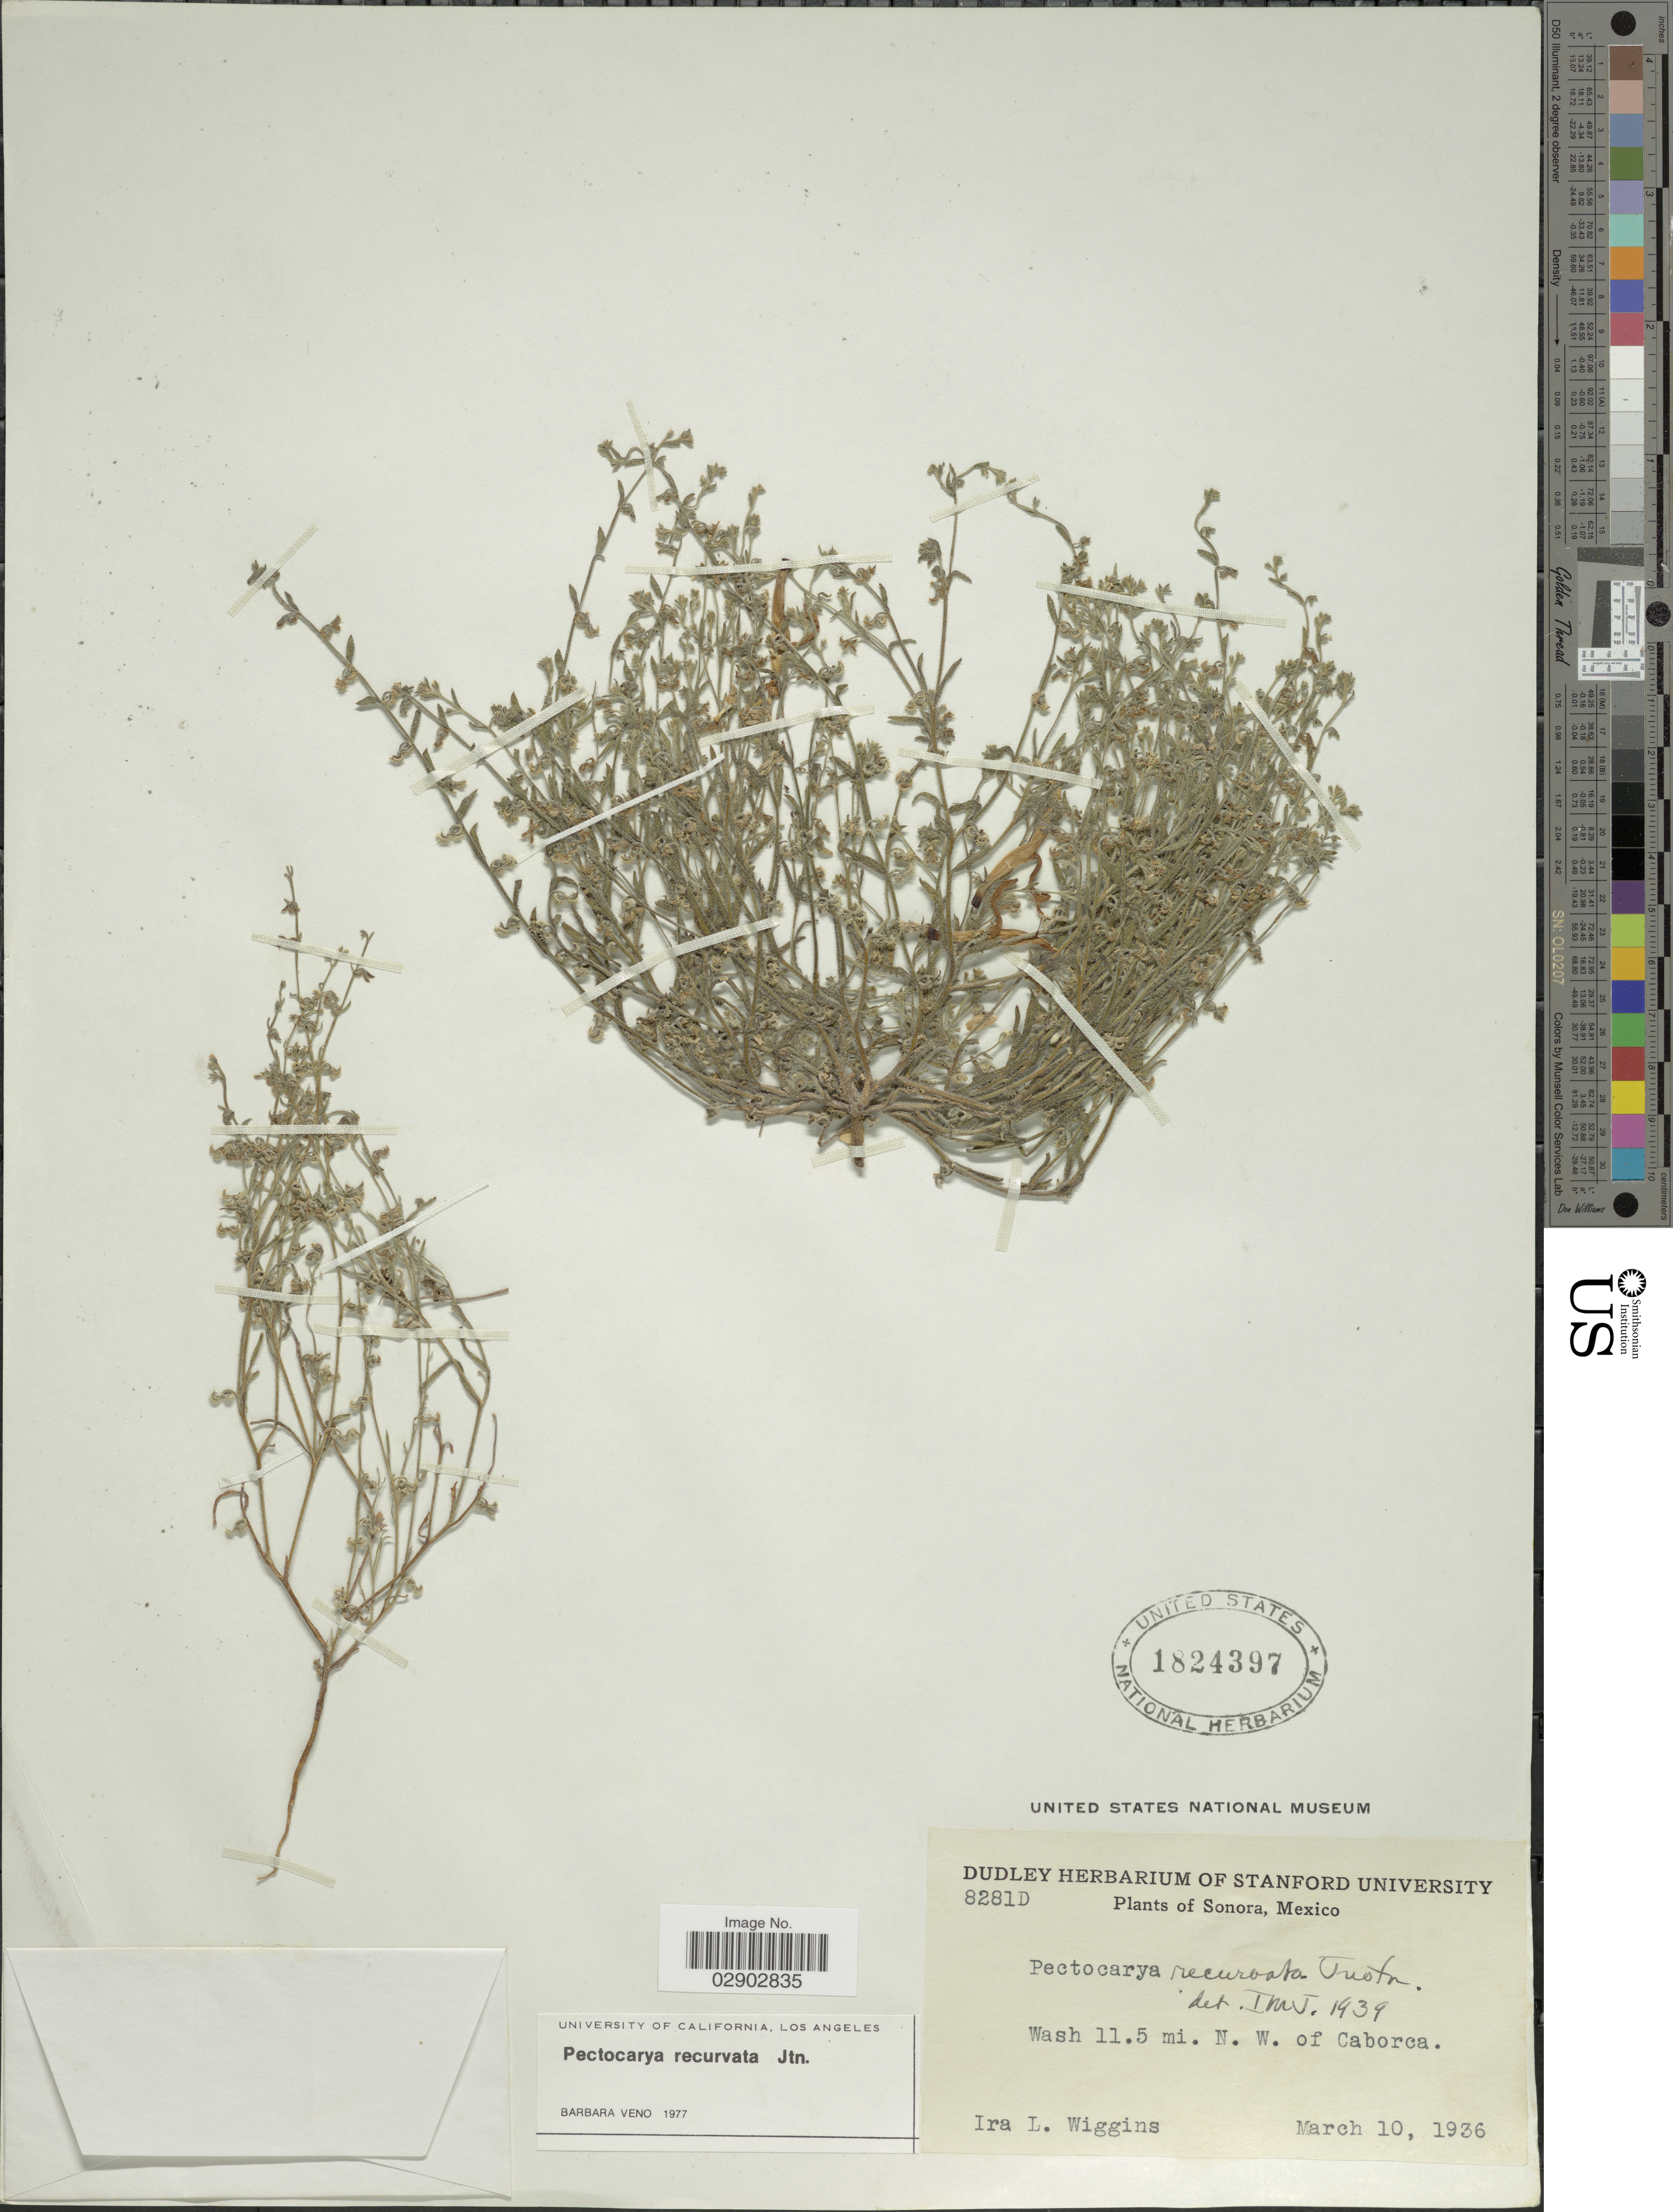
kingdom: Plantae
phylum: Tracheophyta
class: Magnoliopsida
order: Boraginales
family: Boraginaceae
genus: Pectocarya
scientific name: Pectocarya recurvata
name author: I.M. Johnst.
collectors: I. L. Wiggins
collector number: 8281D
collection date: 1936-03-10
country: Mexico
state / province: Sonora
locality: Wash 11.5 mi. N. W. of Caborca.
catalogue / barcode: US 1824397